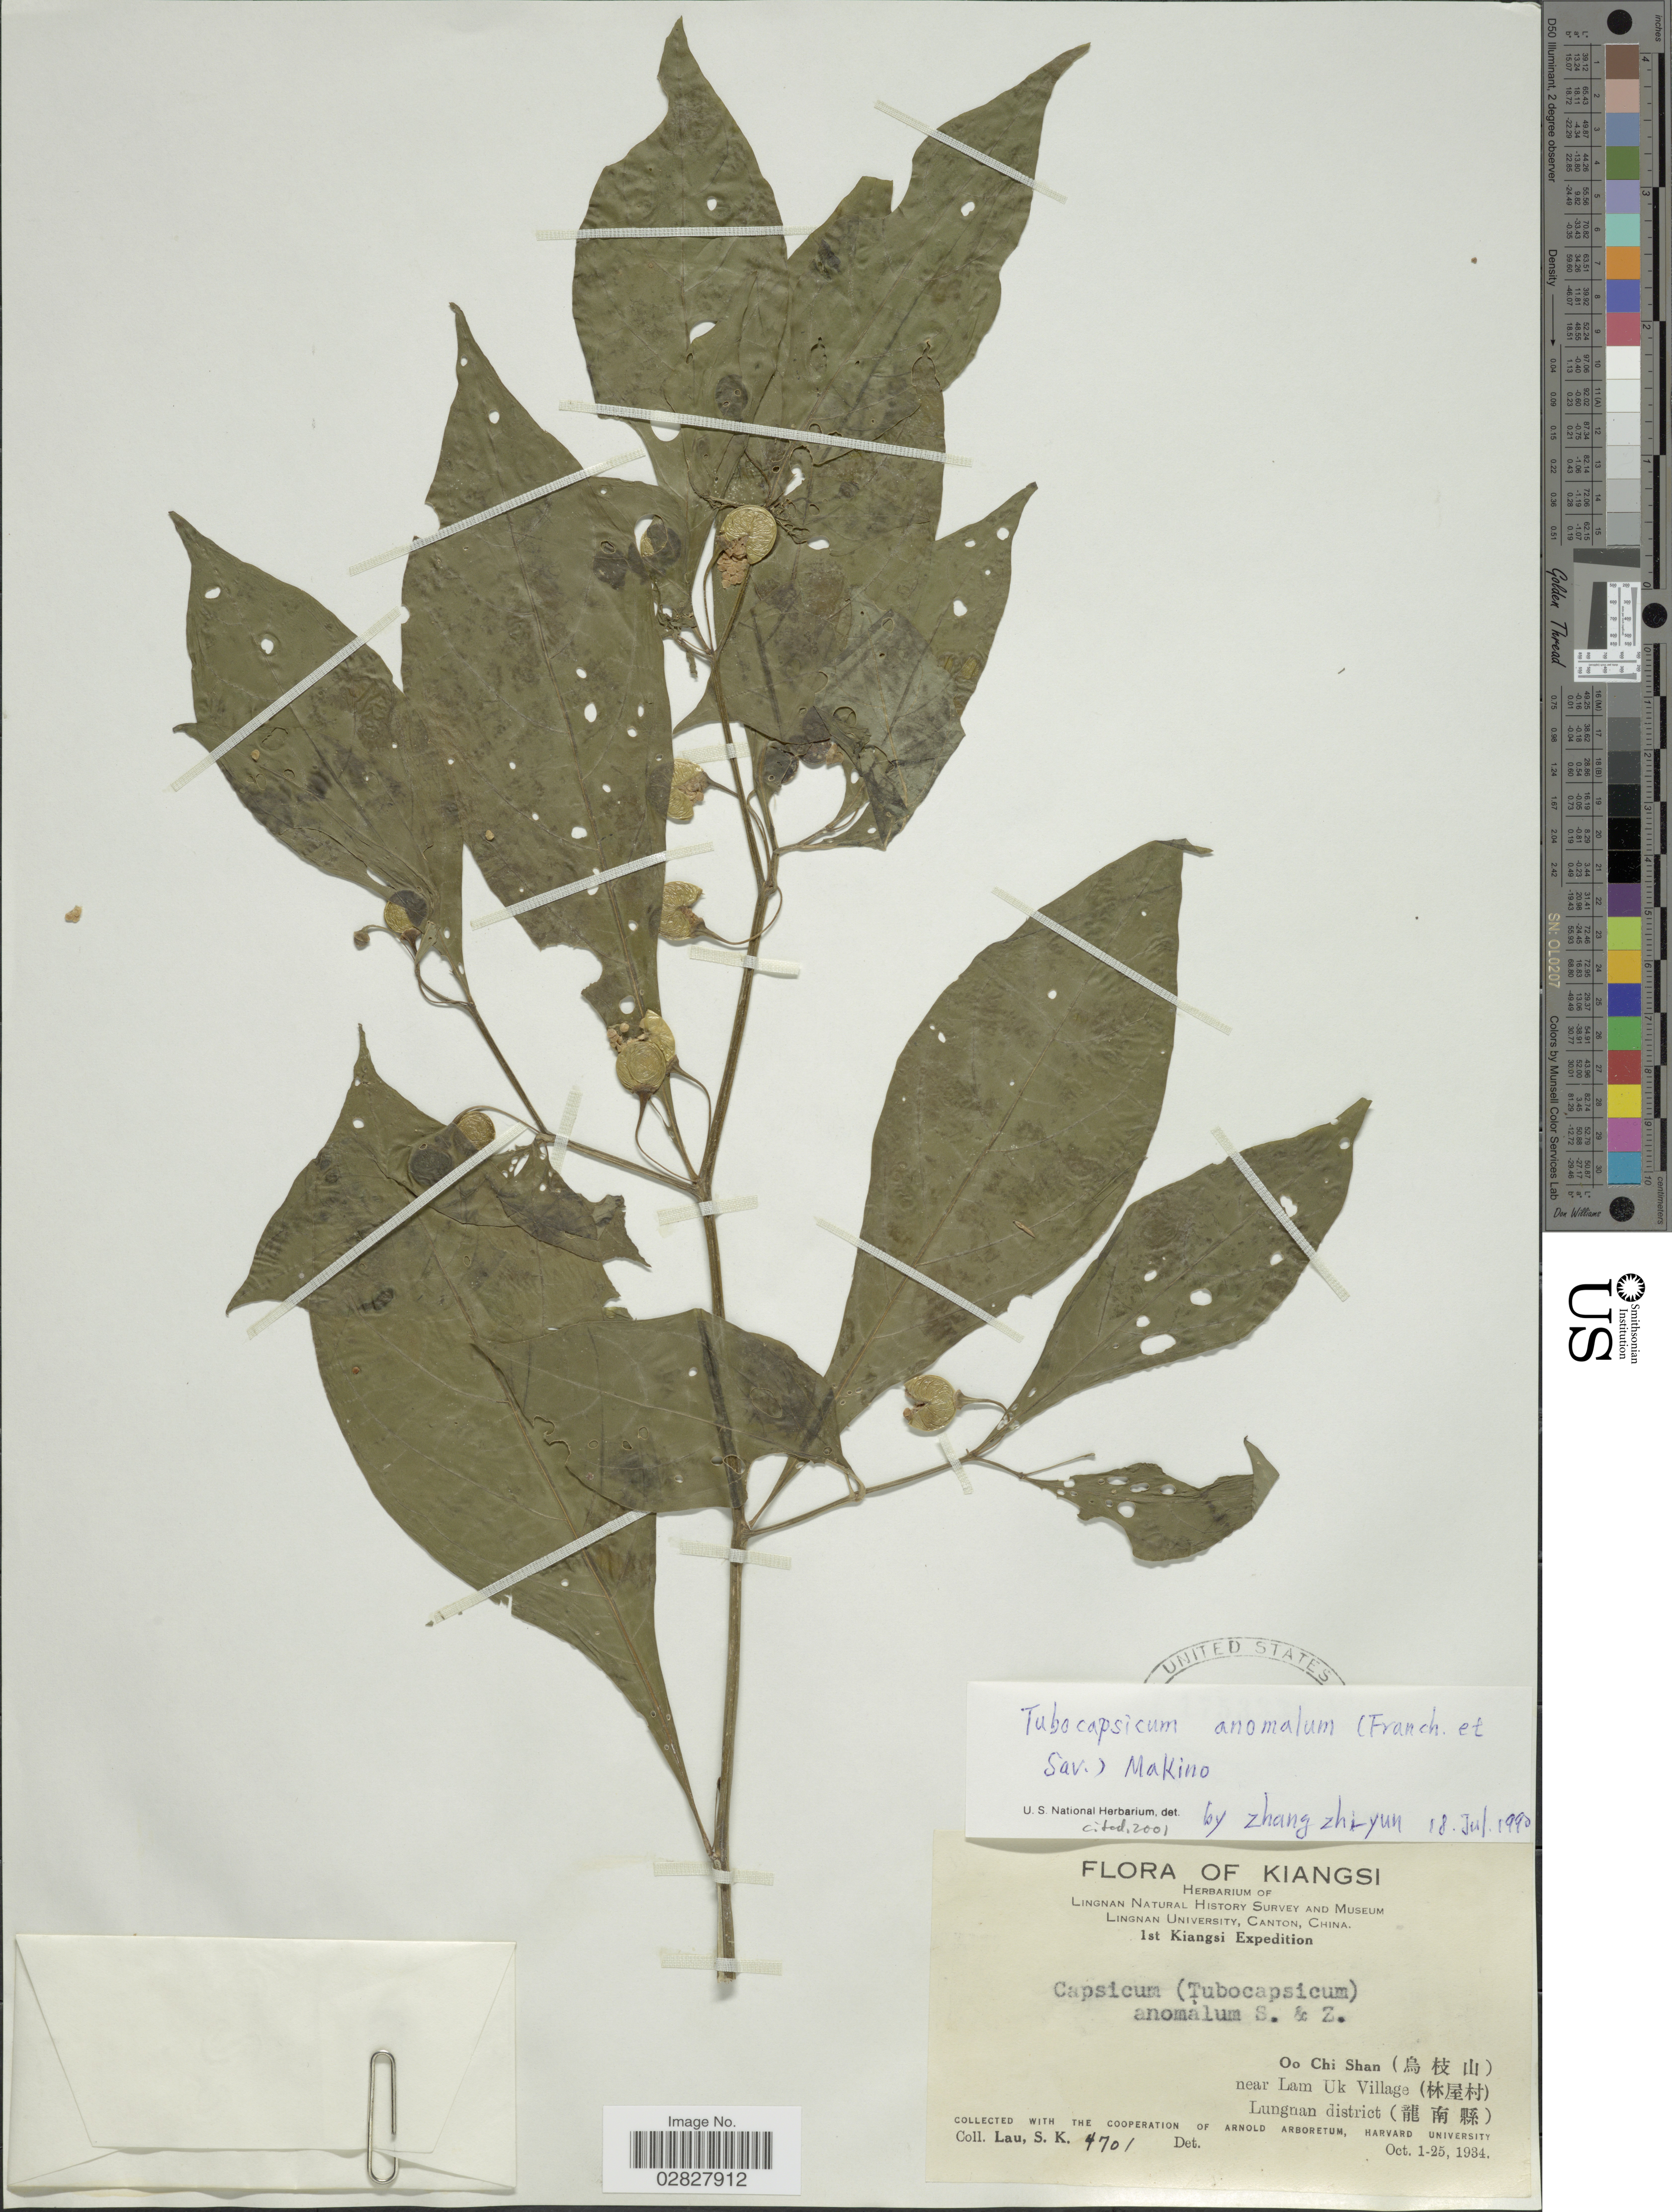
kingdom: Plantae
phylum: Tracheophyta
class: Magnoliopsida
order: Solanales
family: Solanaceae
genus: Tubocapsicum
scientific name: Tubocapsicum anomalum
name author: (Franch. & Sav.) Makino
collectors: S. K. Lau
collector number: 4701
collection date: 1934-10-01/1934-10-25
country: China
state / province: Jiangxi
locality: Kiangsi, Oo Chi Shan, near Lam Uk Village, Lungnan district.